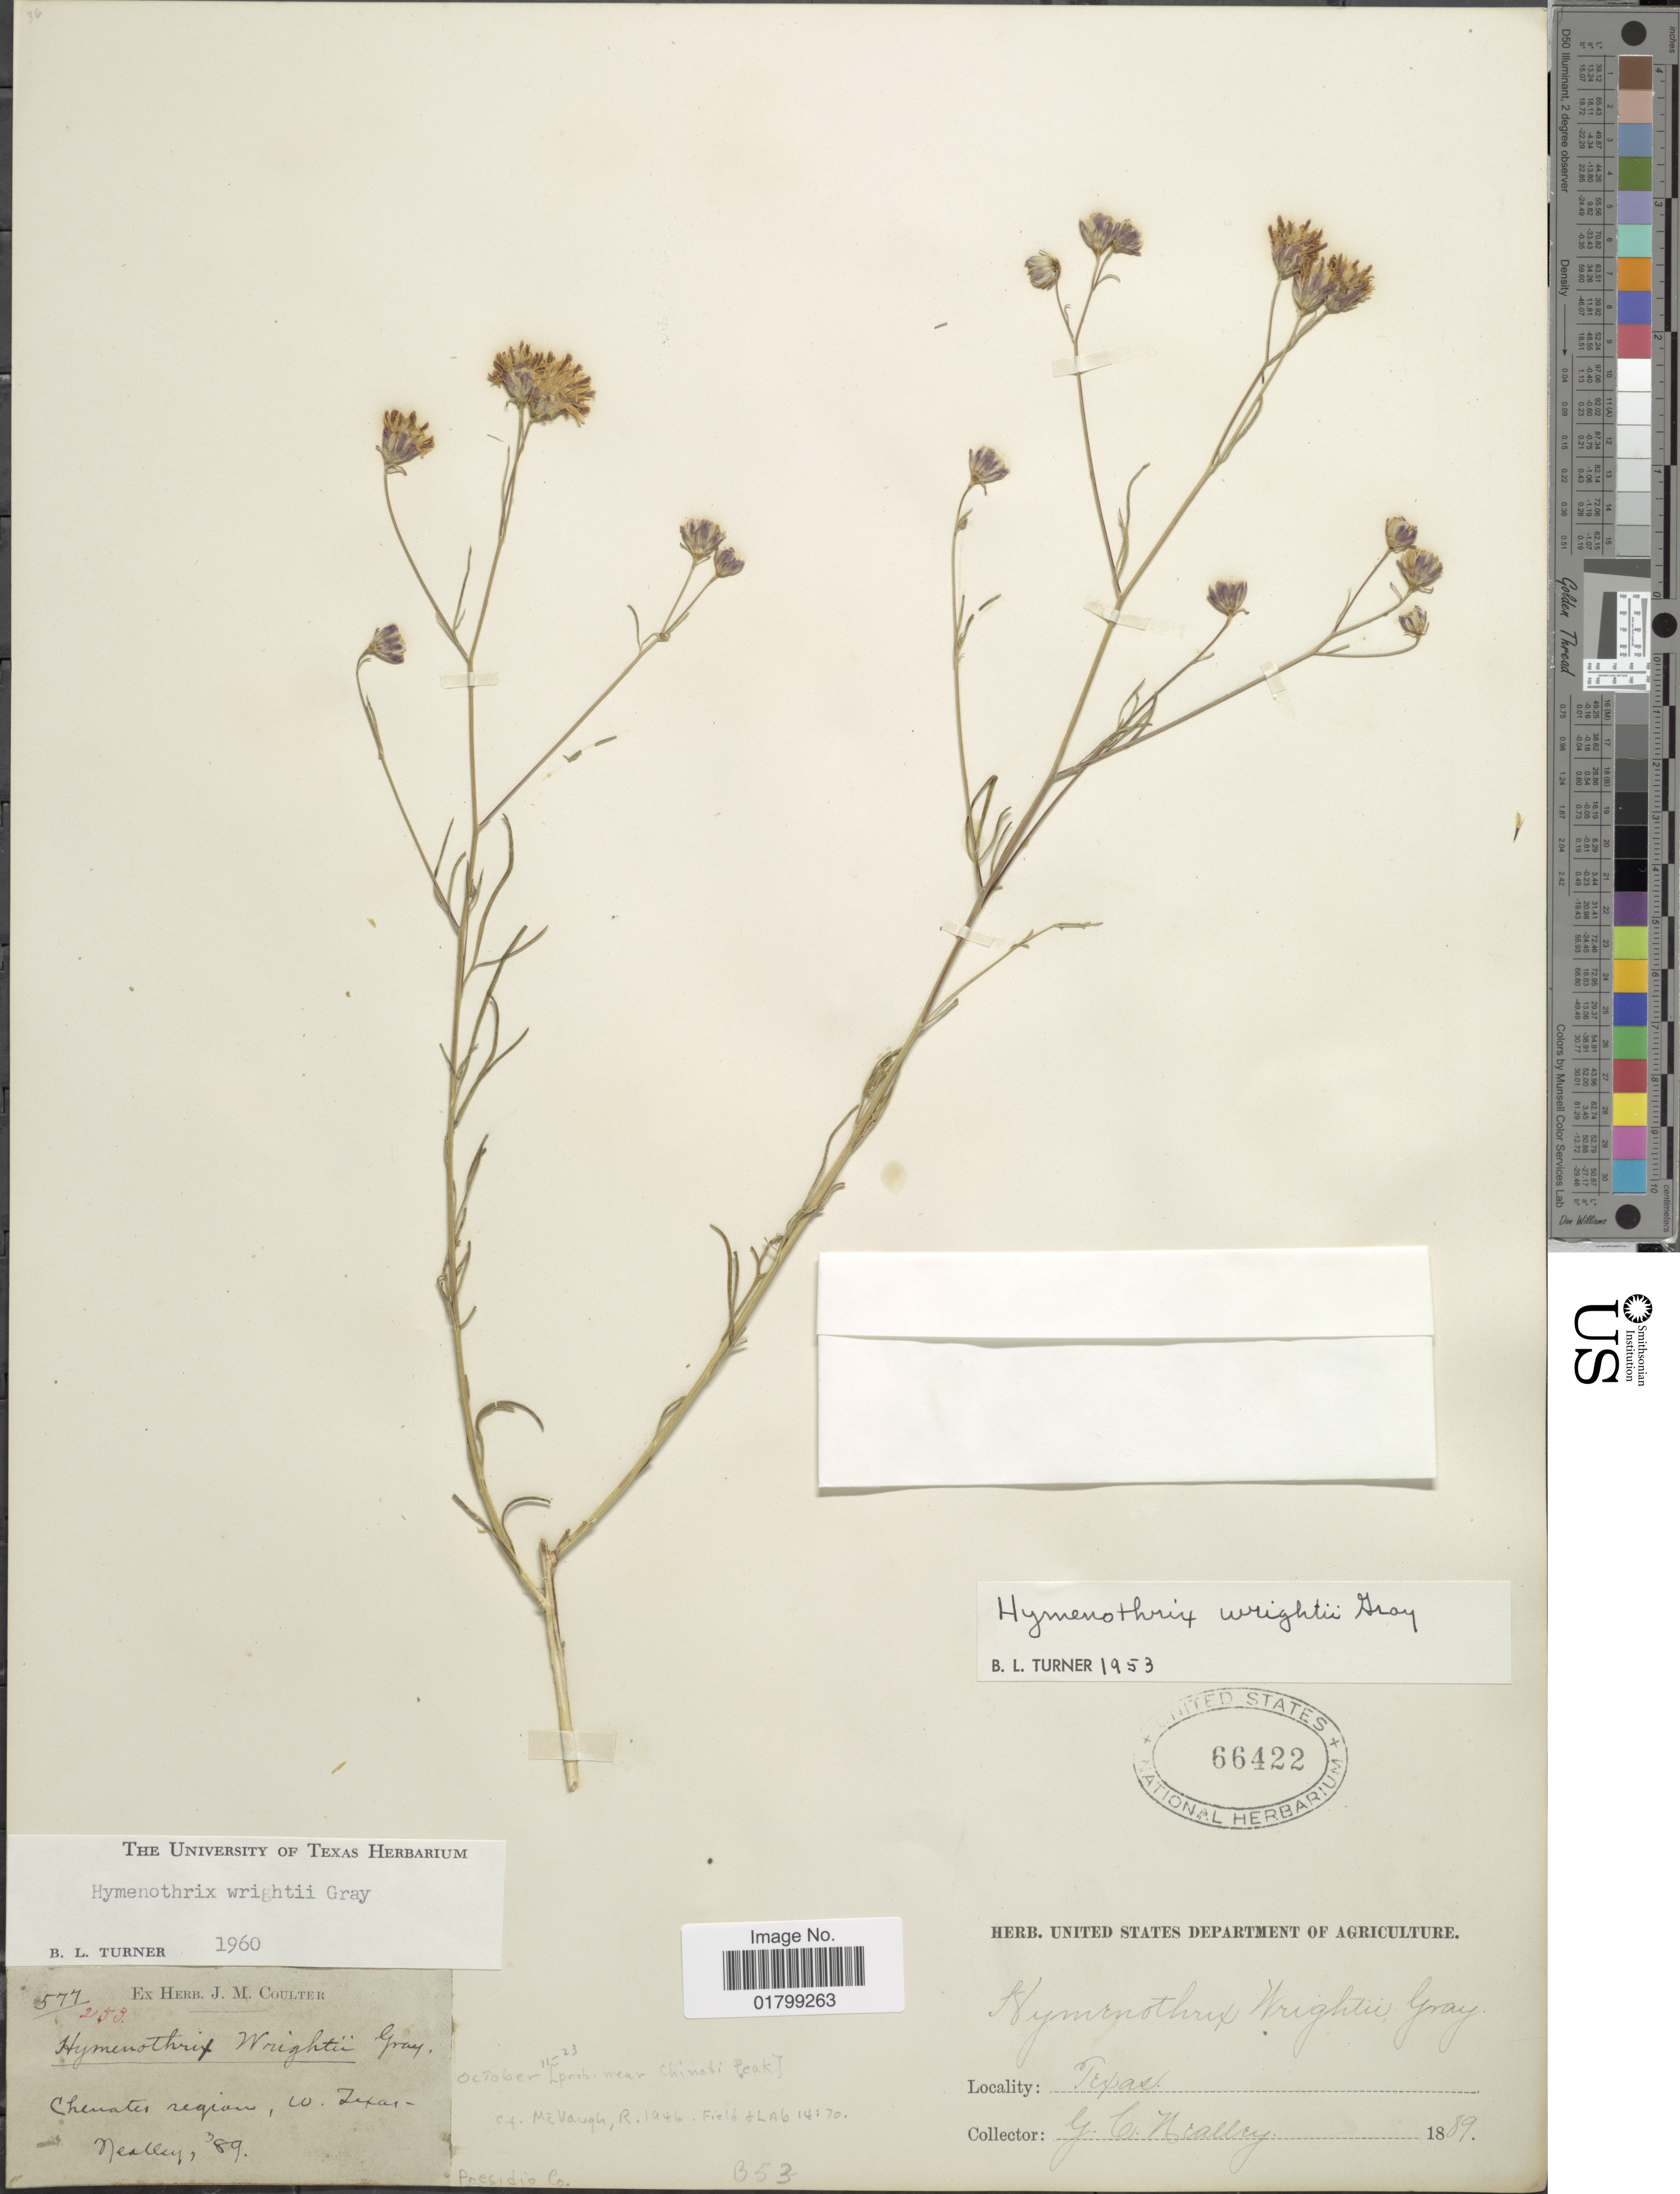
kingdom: Plantae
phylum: Tracheophyta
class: Magnoliopsida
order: Asterales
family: Asteraceae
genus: Hymenothrix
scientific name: Hymenothrix wrightii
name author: A. Gray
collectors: G. C. Nealley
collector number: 577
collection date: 1889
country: United States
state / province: Texas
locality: Chenates region, W. Texas, Presidio Co.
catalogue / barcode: US 66422